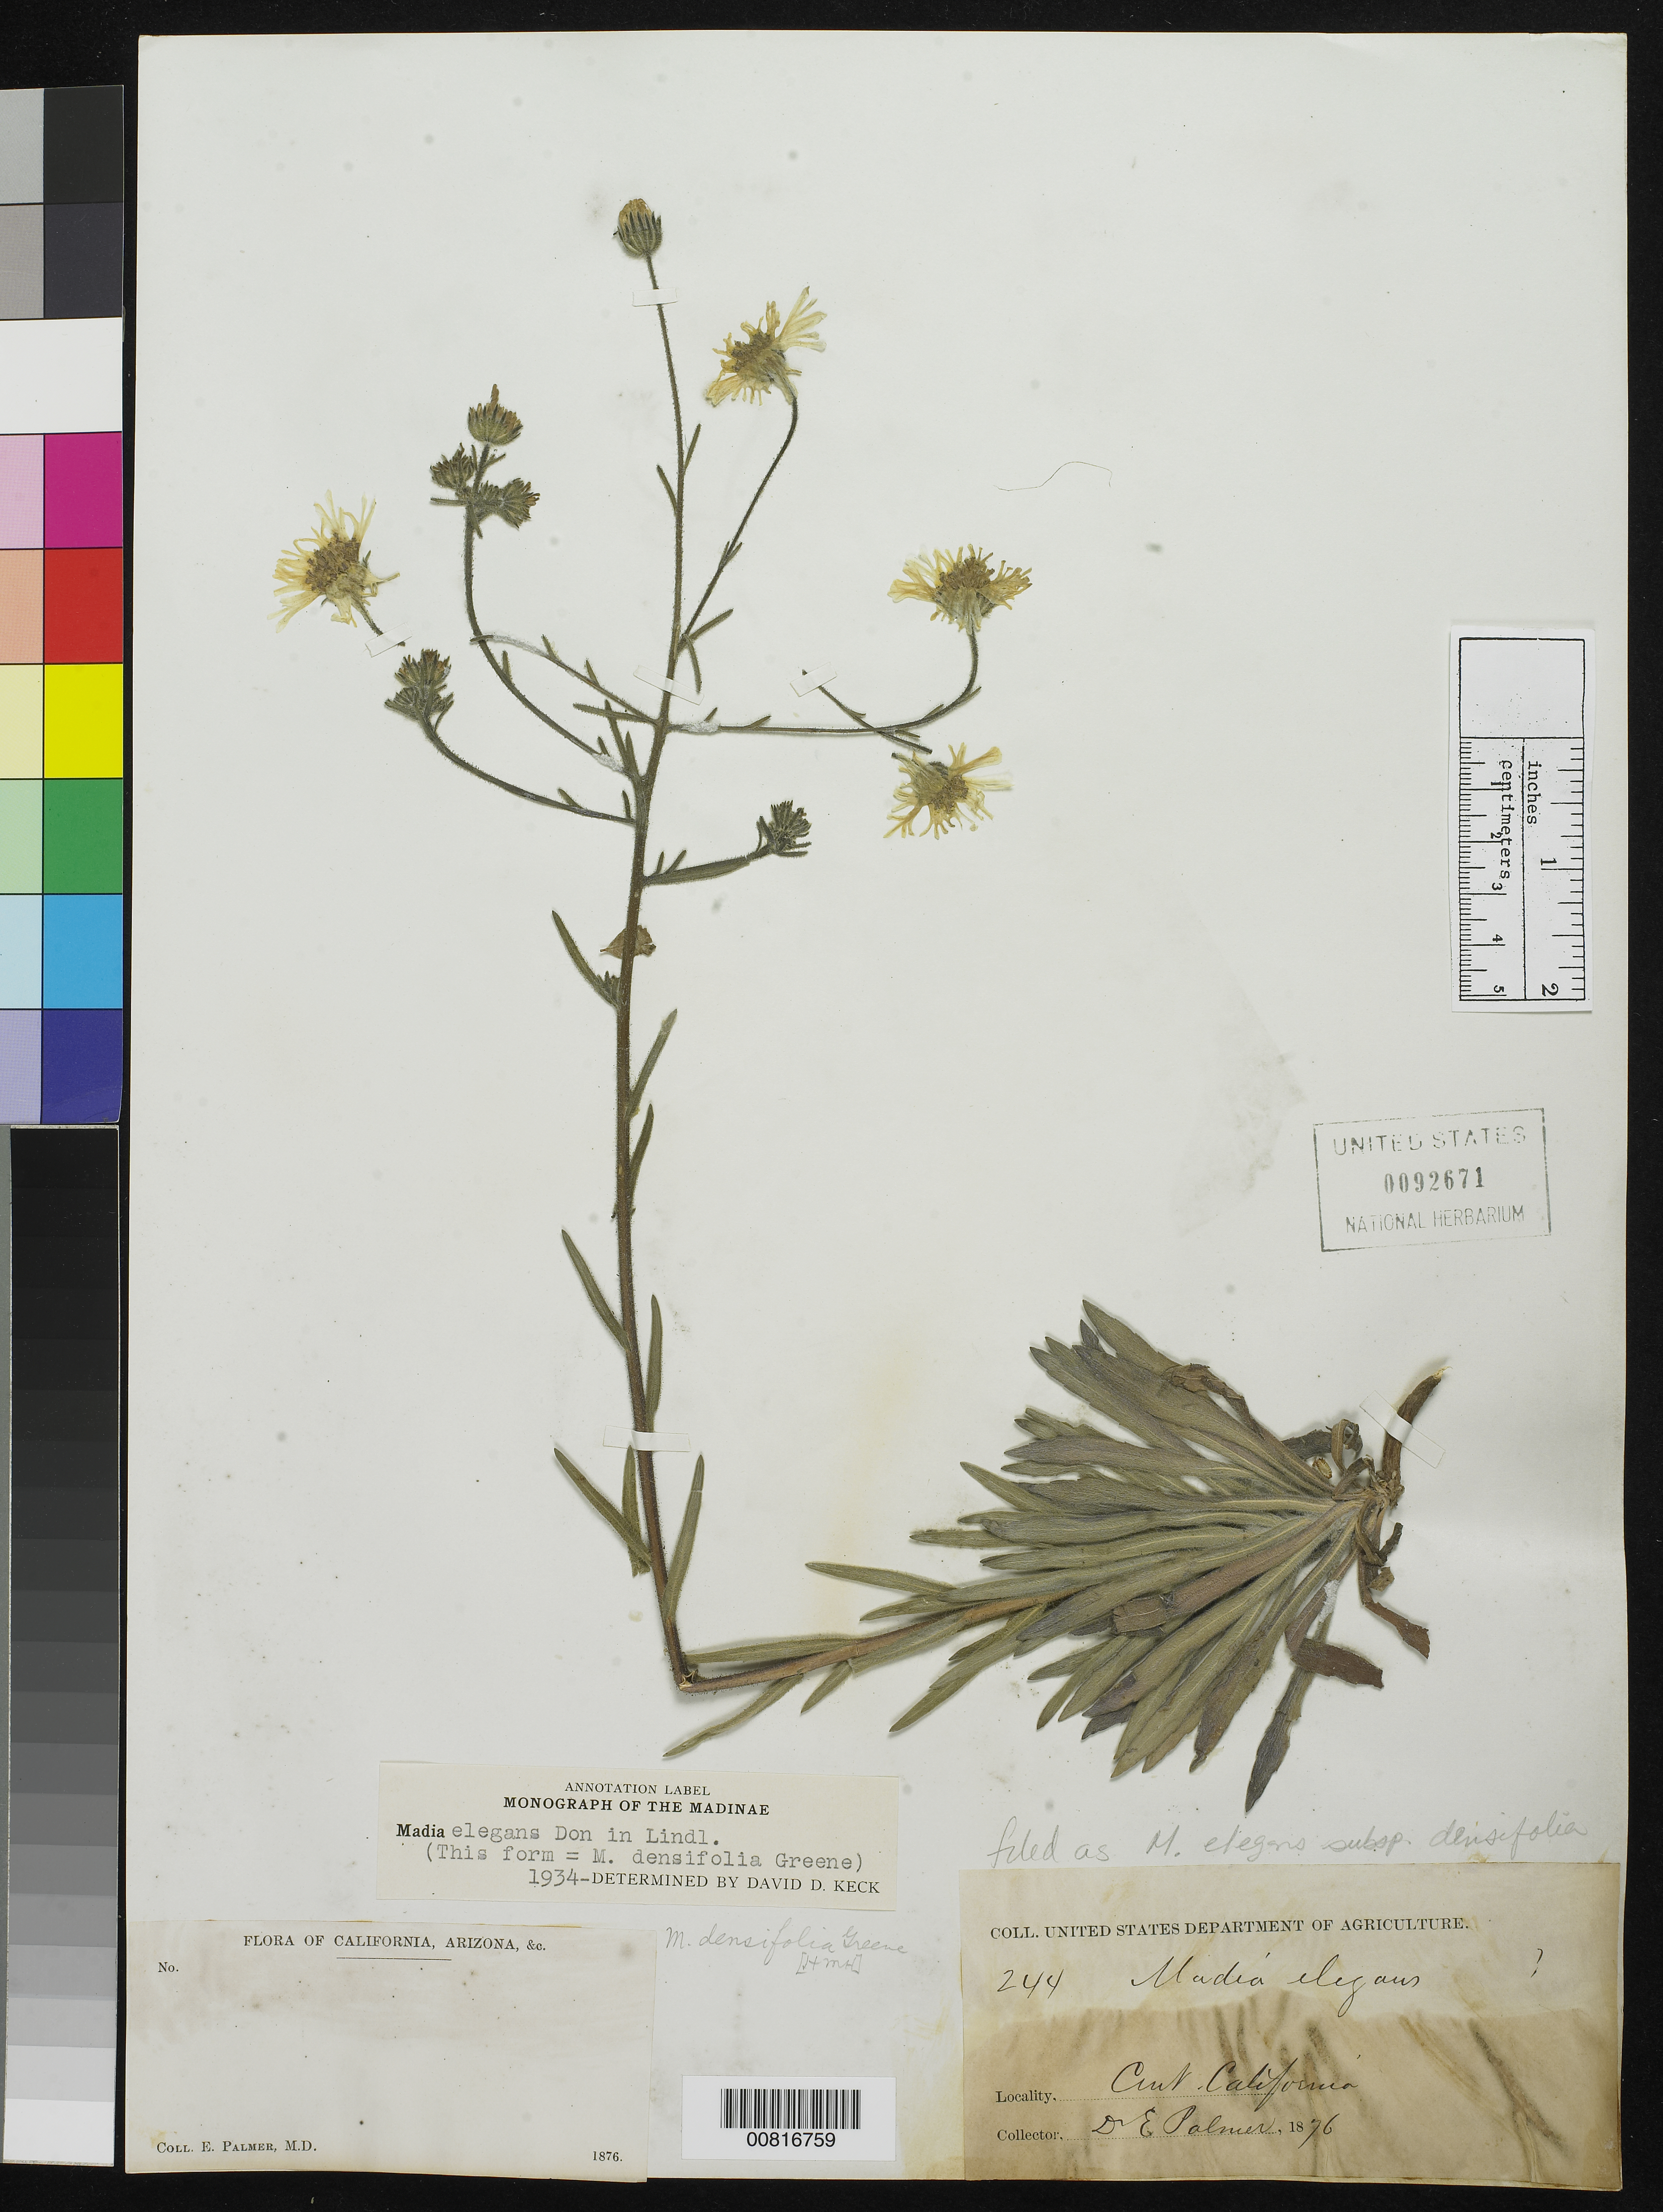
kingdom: Plantae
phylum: Tracheophyta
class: Magnoliopsida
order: Asterales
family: Asteraceae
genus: Madia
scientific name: Madia elegans subsp. densifolia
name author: (Greene) D.D. Keck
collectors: E. Palmer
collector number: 244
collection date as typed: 1876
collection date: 1876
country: United States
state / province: California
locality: Central California.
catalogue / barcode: US 92671